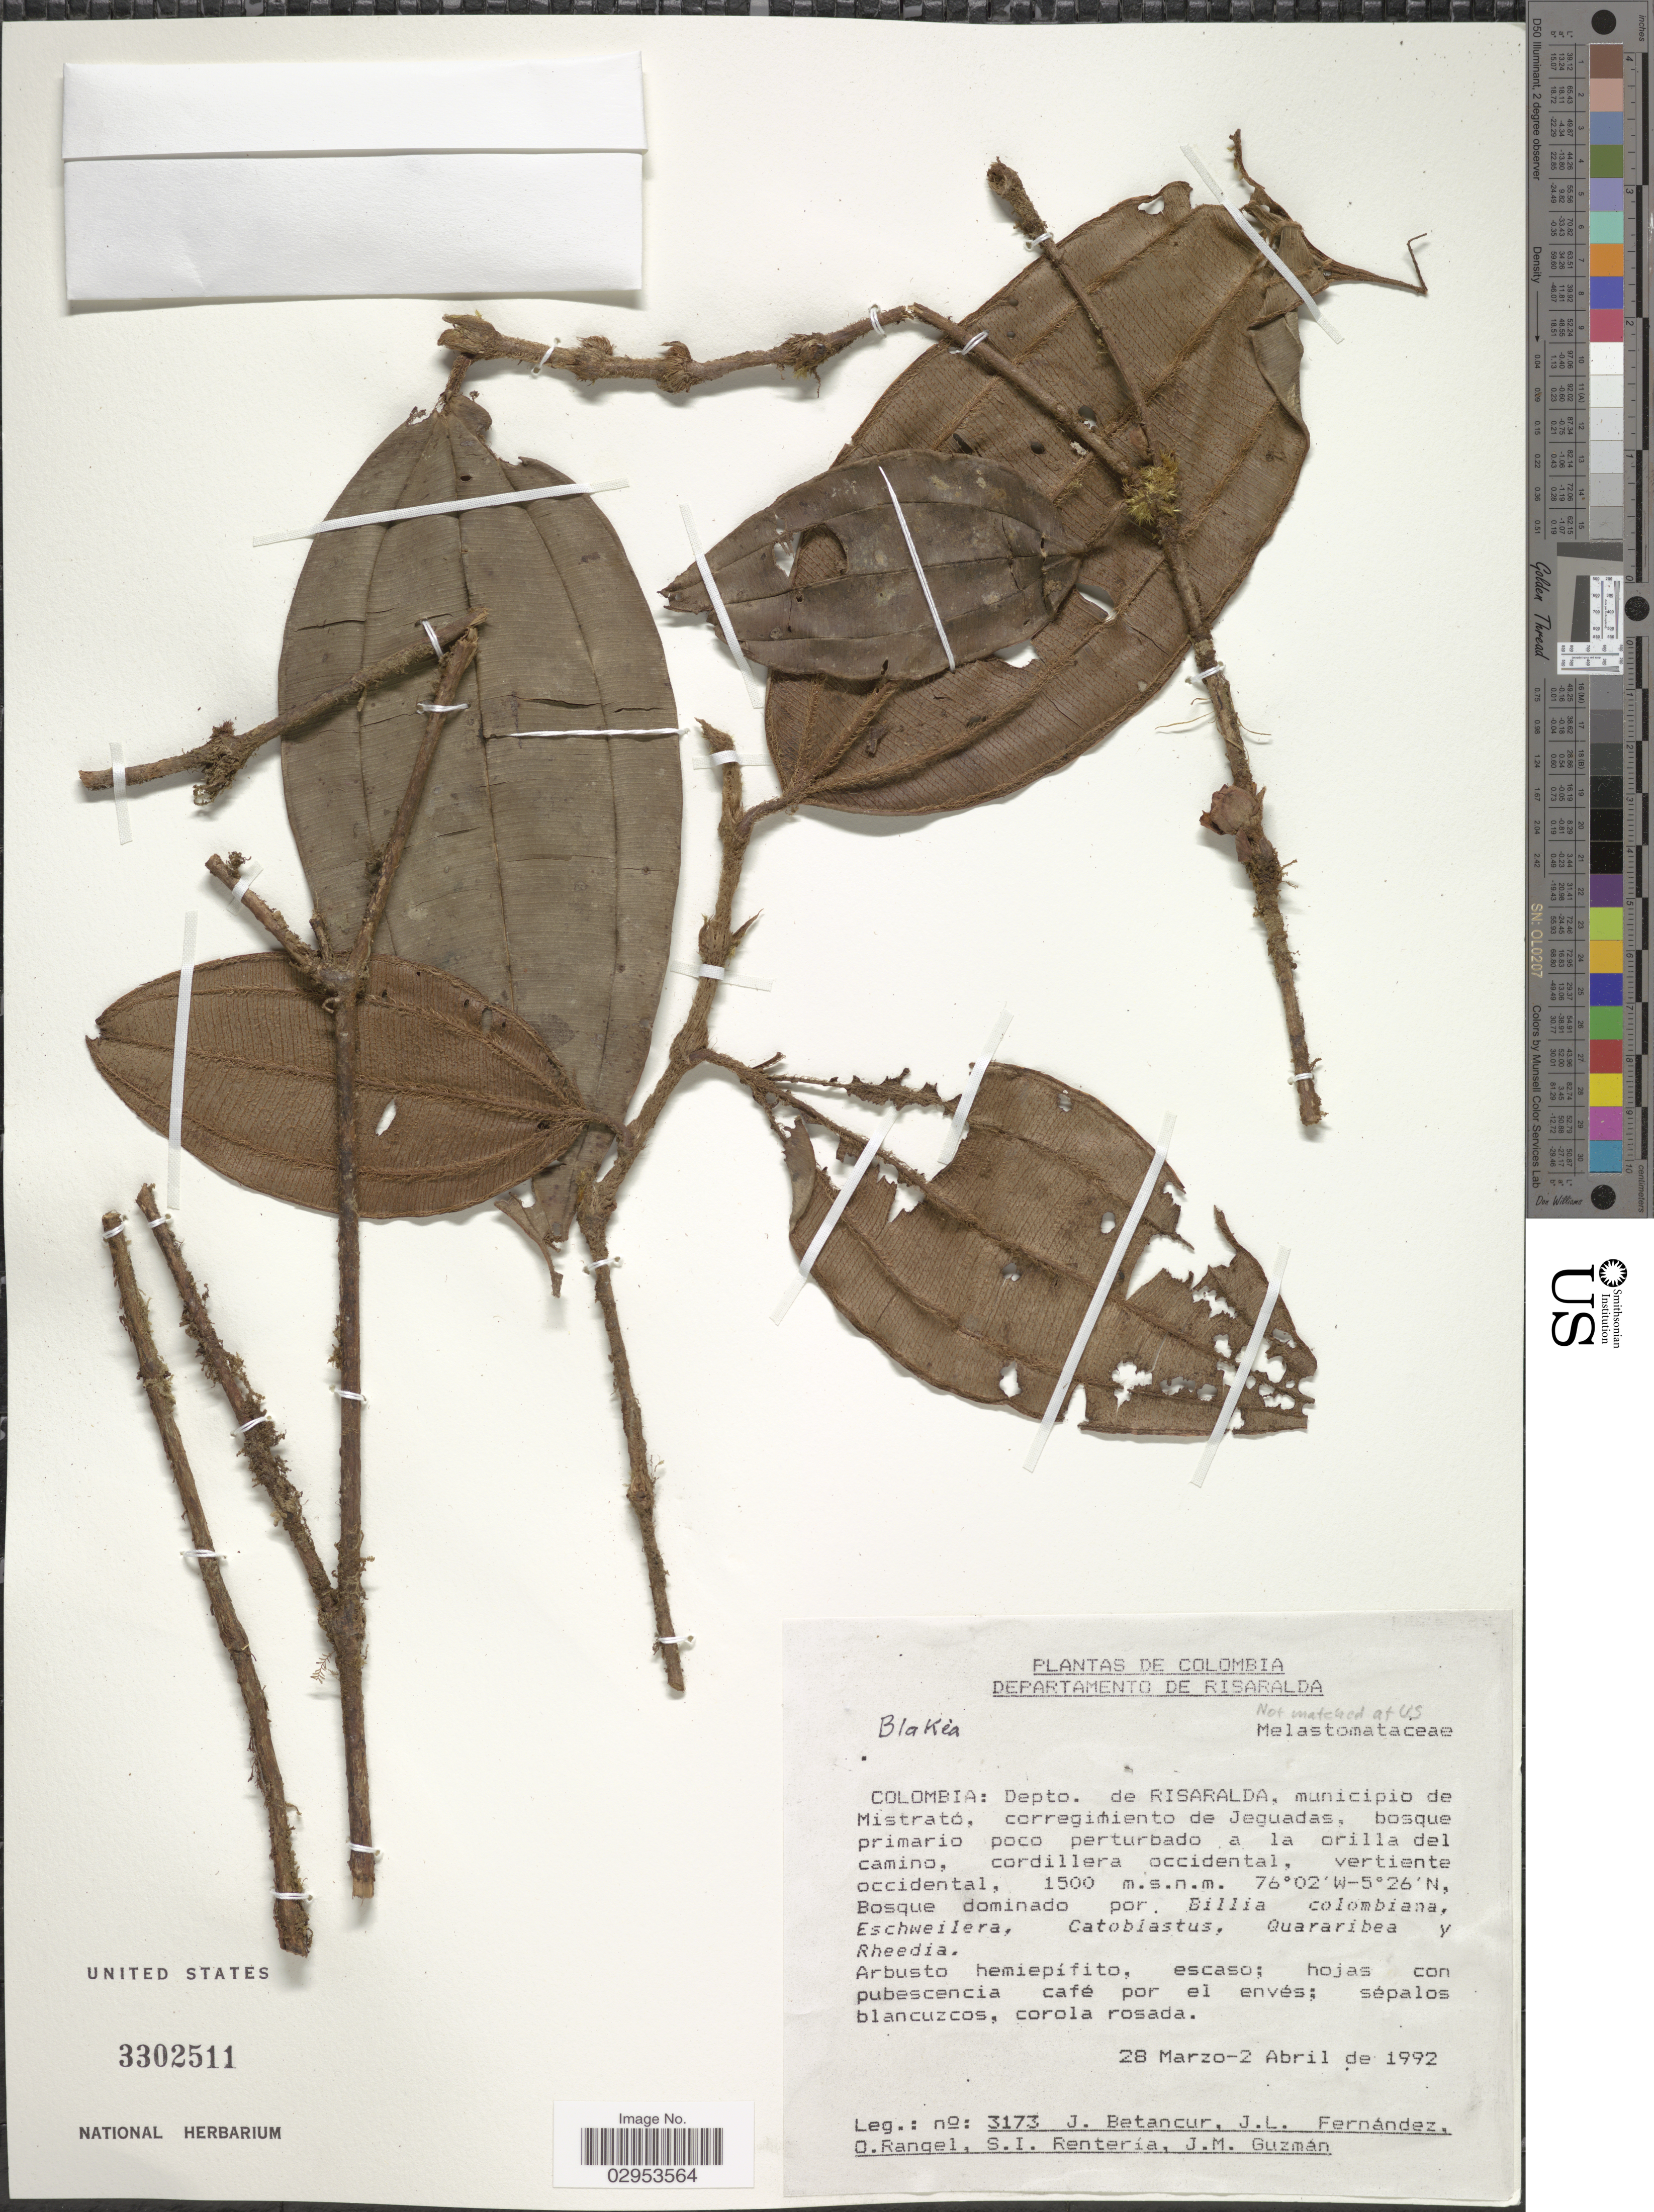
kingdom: Plantae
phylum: Tracheophyta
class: Magnoliopsida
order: Myrtales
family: Melastomataceae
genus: Blakea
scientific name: Blakea insignis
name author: (Triana) Penneys & Judd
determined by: Penneys, D. S.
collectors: J. Betancur, J. Fernández, O. Rangel, S. Renteria & J. Guzman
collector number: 3173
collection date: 1992-03-28/1992-04-02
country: Colombia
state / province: Risaralda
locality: Depto. de Risaralda, municipio de Mistrató, corregimiento de Jeguadas, cordillera occidental, vertiente occidental.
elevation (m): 1500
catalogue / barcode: US 3302511